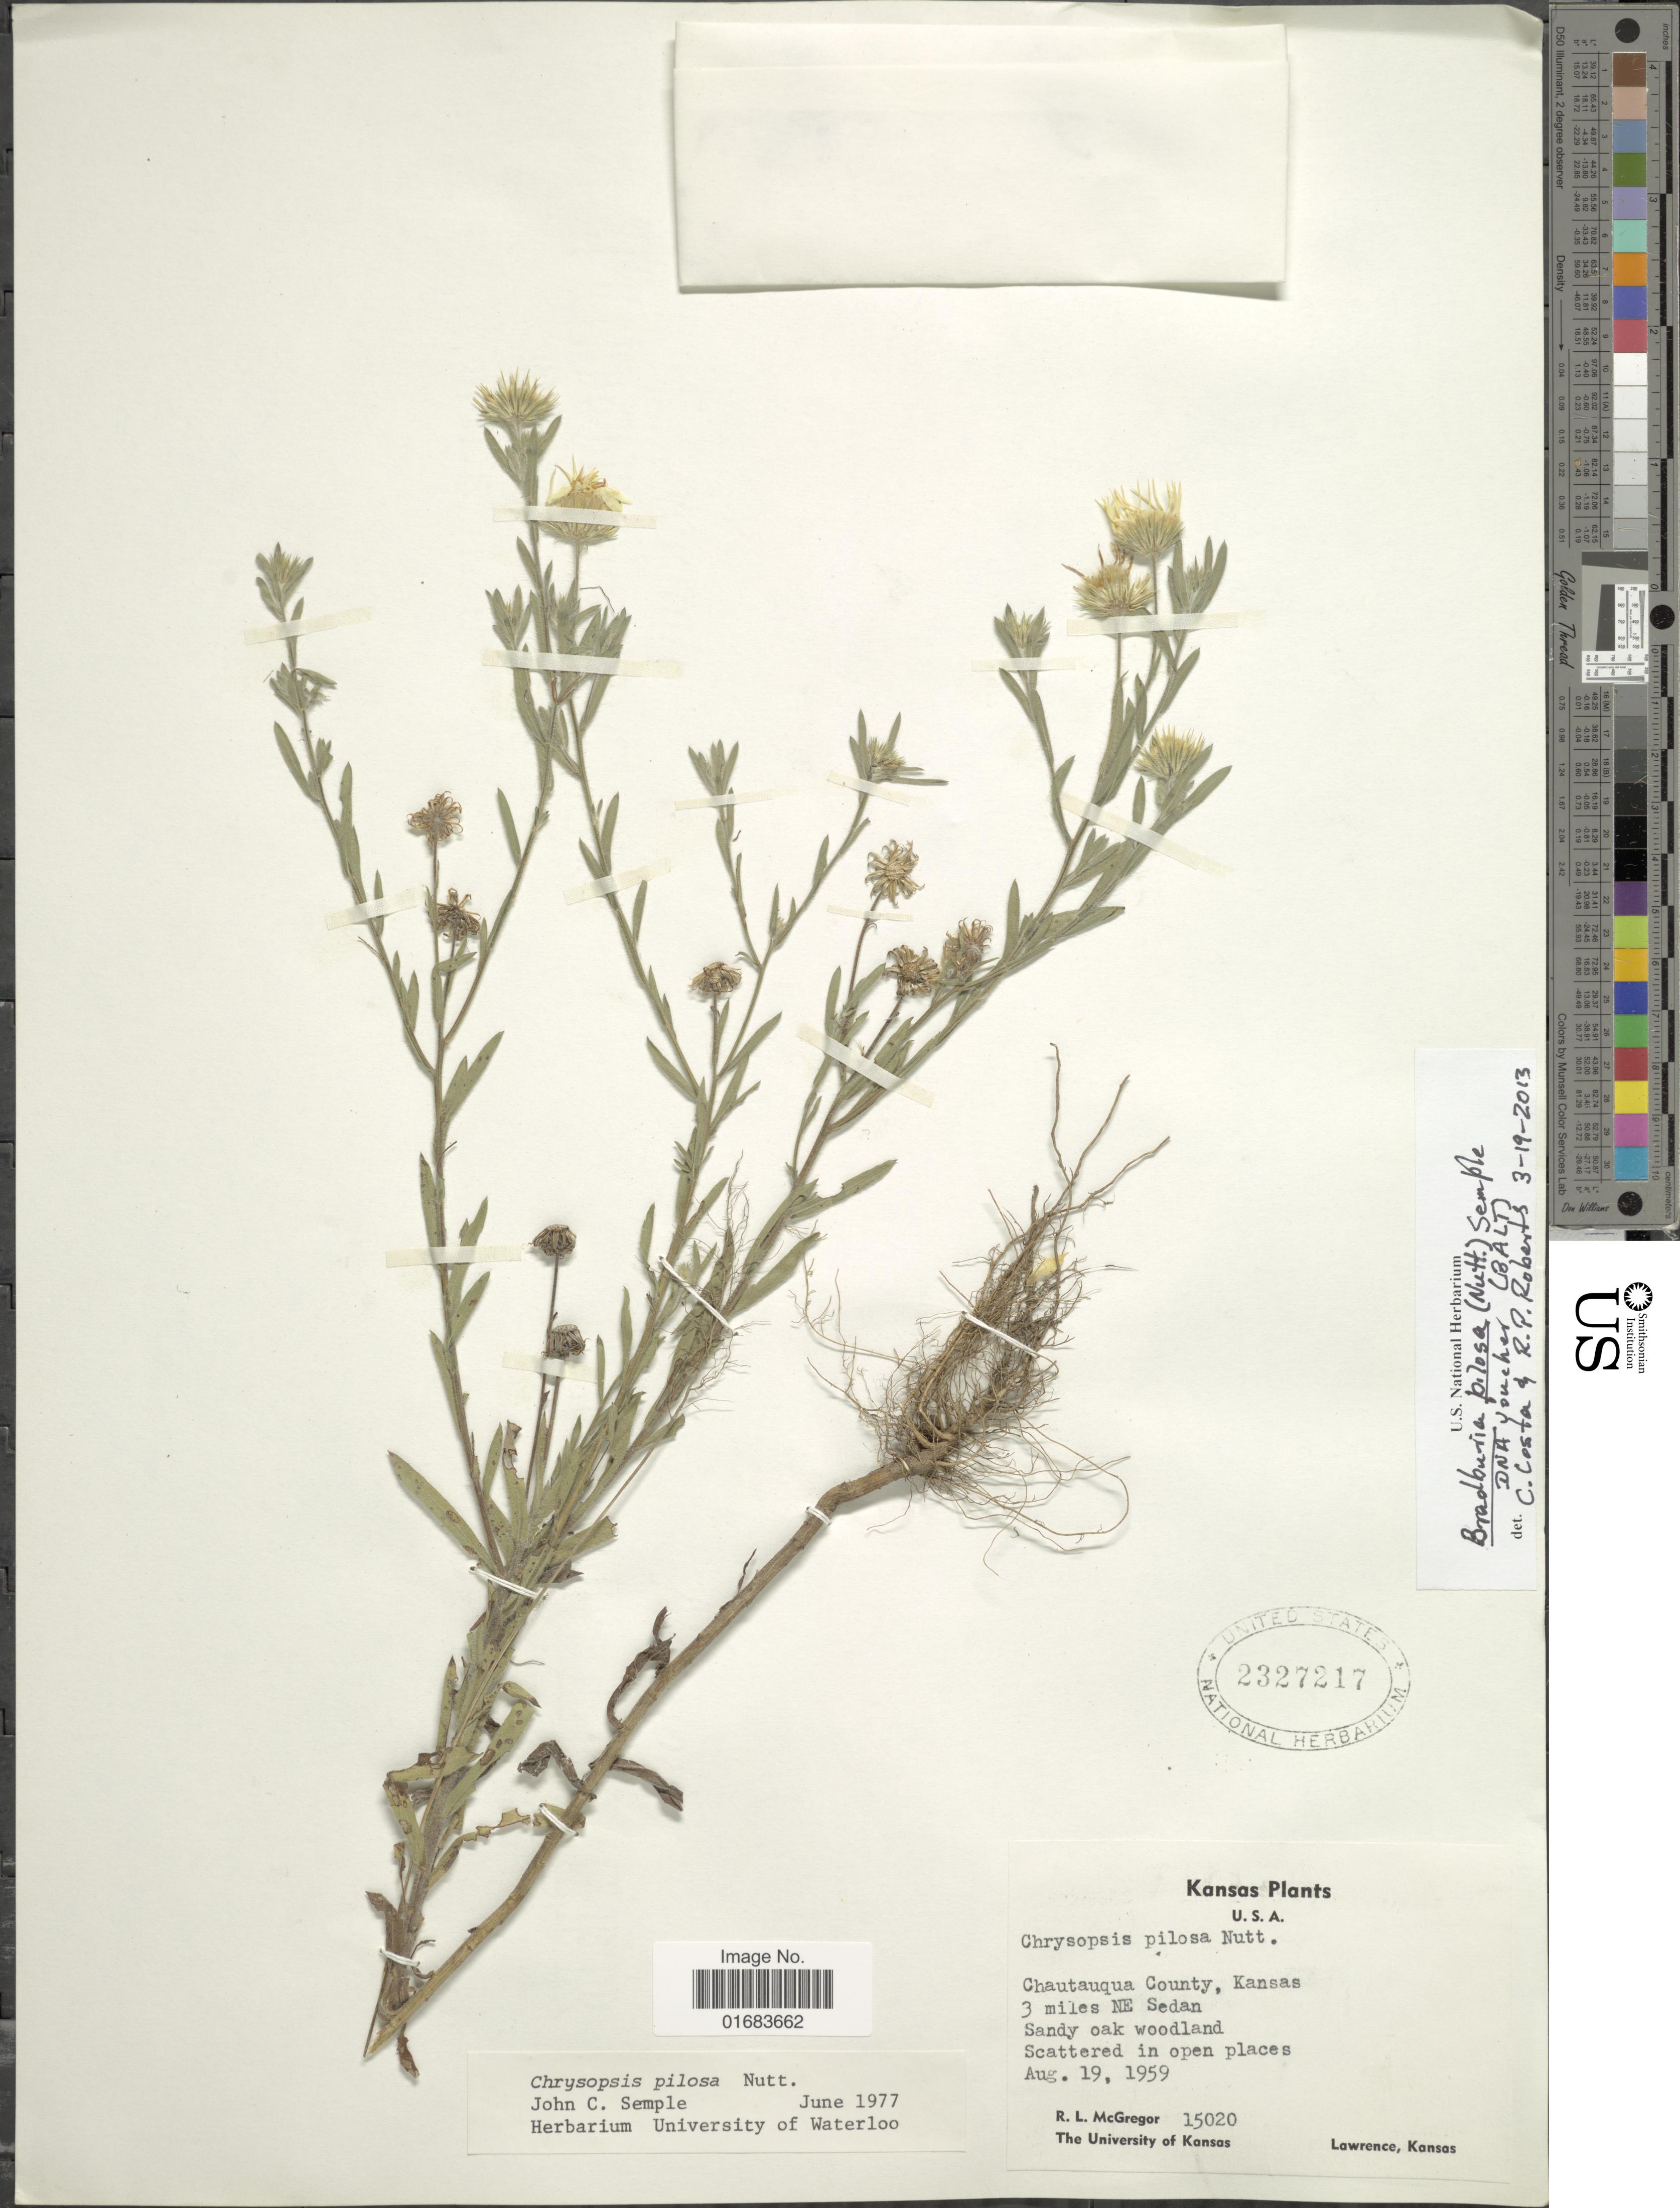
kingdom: Plantae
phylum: Tracheophyta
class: Magnoliopsida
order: Asterales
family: Asteraceae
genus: Chrysopsis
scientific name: Chrysopsis pilosa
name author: Nutt.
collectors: R. McGregor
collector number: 15020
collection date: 1959-08-19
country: United States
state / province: Kansas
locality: Chatauqua County, 3 miles NE Sedan. Lawrence.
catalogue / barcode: US 2327217